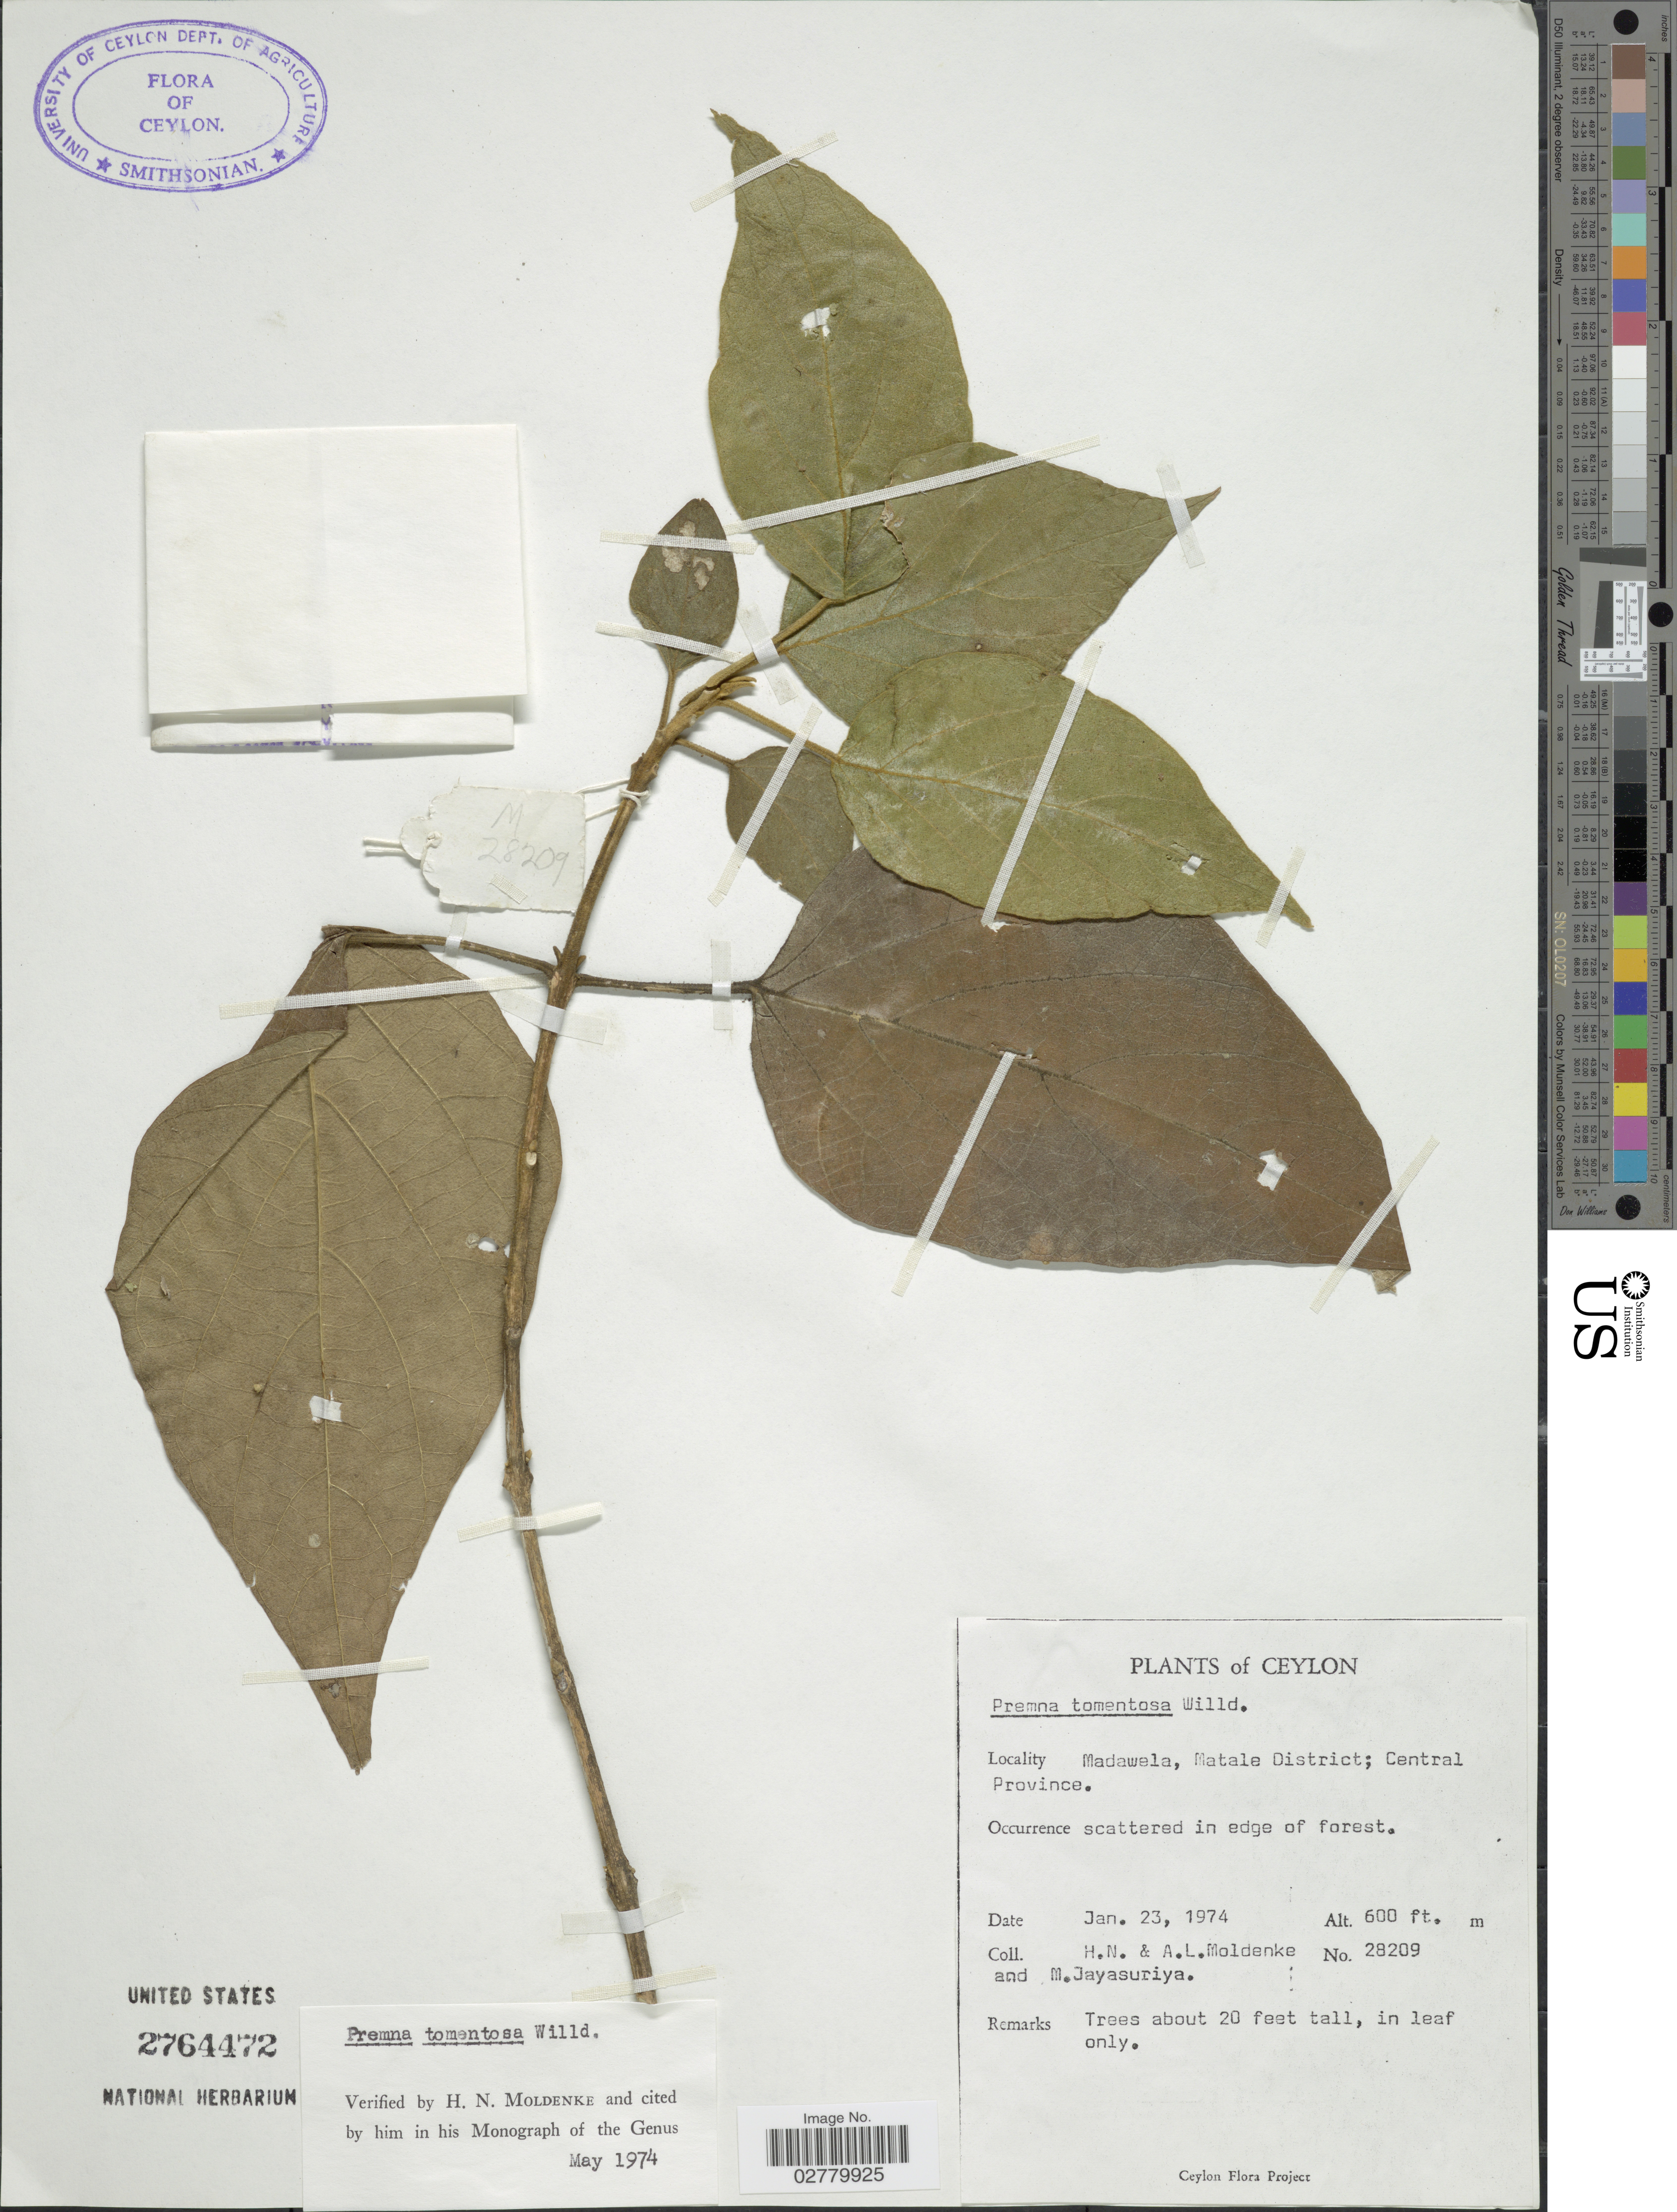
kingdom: Plantae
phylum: Tracheophyta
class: Magnoliopsida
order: Lamiales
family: Lamiaceae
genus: Premna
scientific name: Premna tomentosa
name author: Willd.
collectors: H. N. Moldenke, A. L. Moldenke & M. Jayasuriya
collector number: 28209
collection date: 1974-01-23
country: Sri Lanka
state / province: Central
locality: Ceylon. Madawela, Matale District.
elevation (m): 183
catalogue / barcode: US 2764472